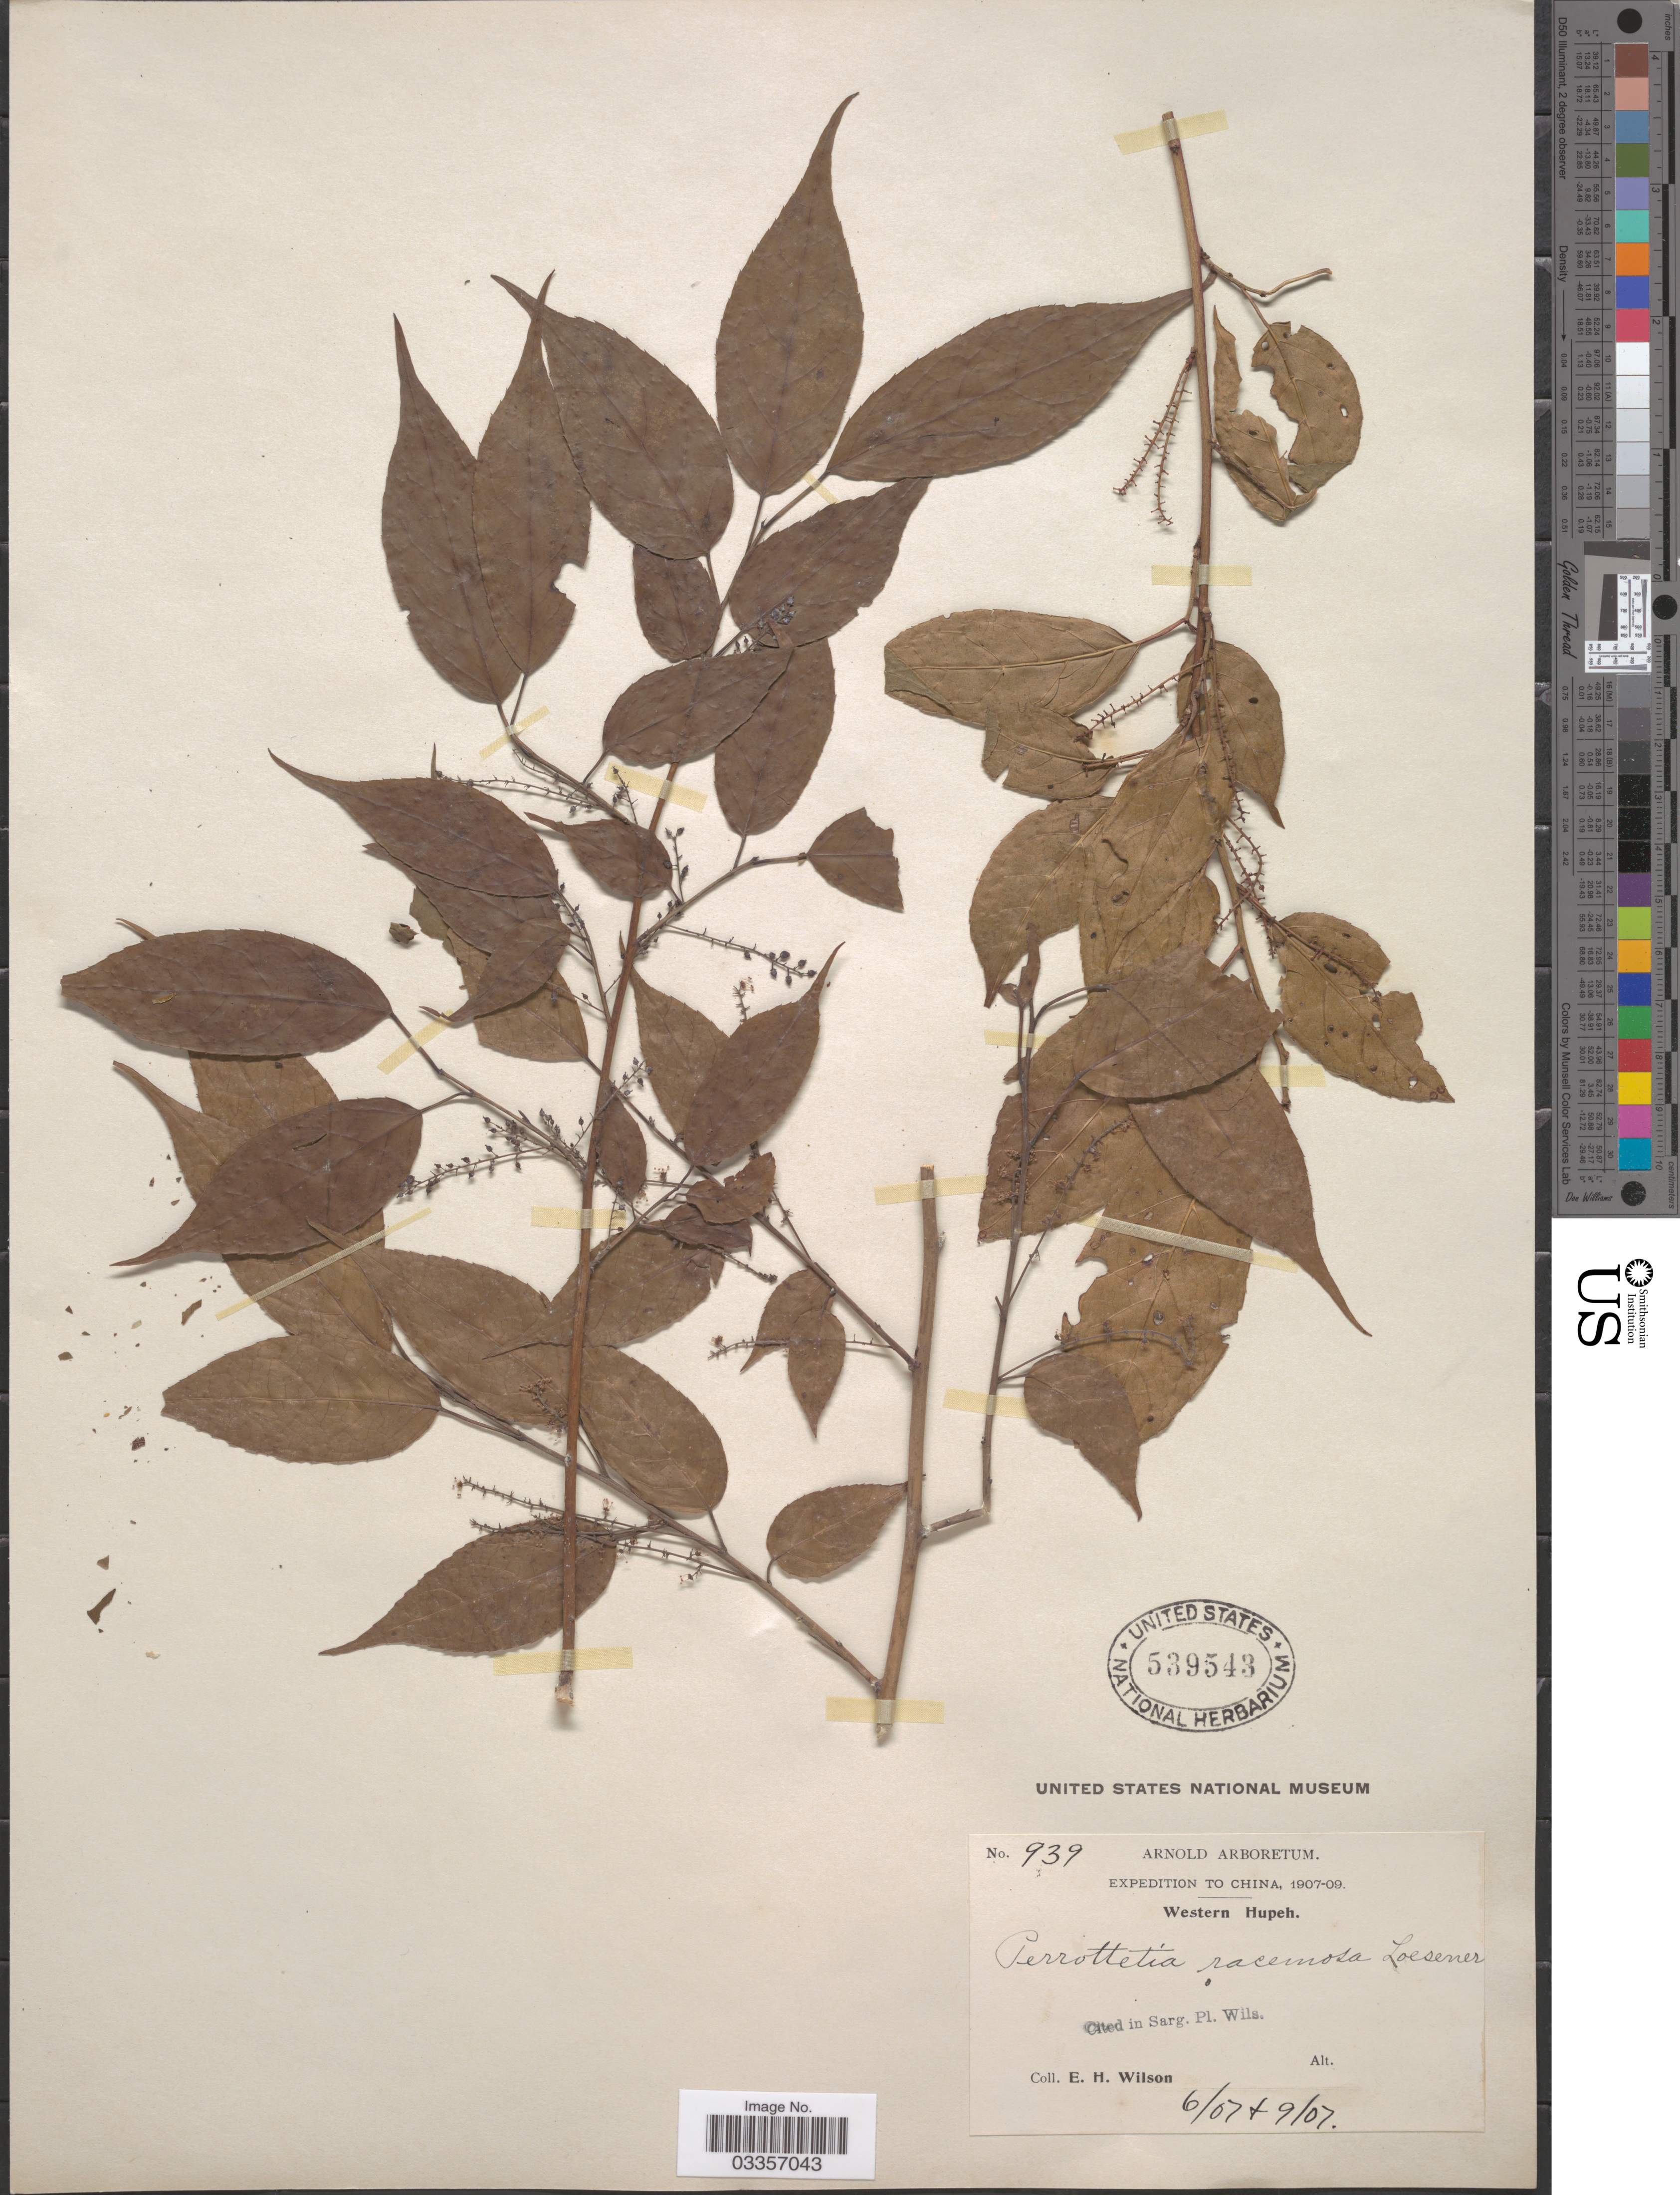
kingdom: Plantae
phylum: Tracheophyta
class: Magnoliopsida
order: Huerteales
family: Dipentodontaceae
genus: Perrottetia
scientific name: Perrottetia racemosa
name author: (Oliv.) Loes.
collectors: E. Wilson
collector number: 939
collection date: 1907-06/1907-09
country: China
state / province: Hubei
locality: Western Hupeh.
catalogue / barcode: US 539543